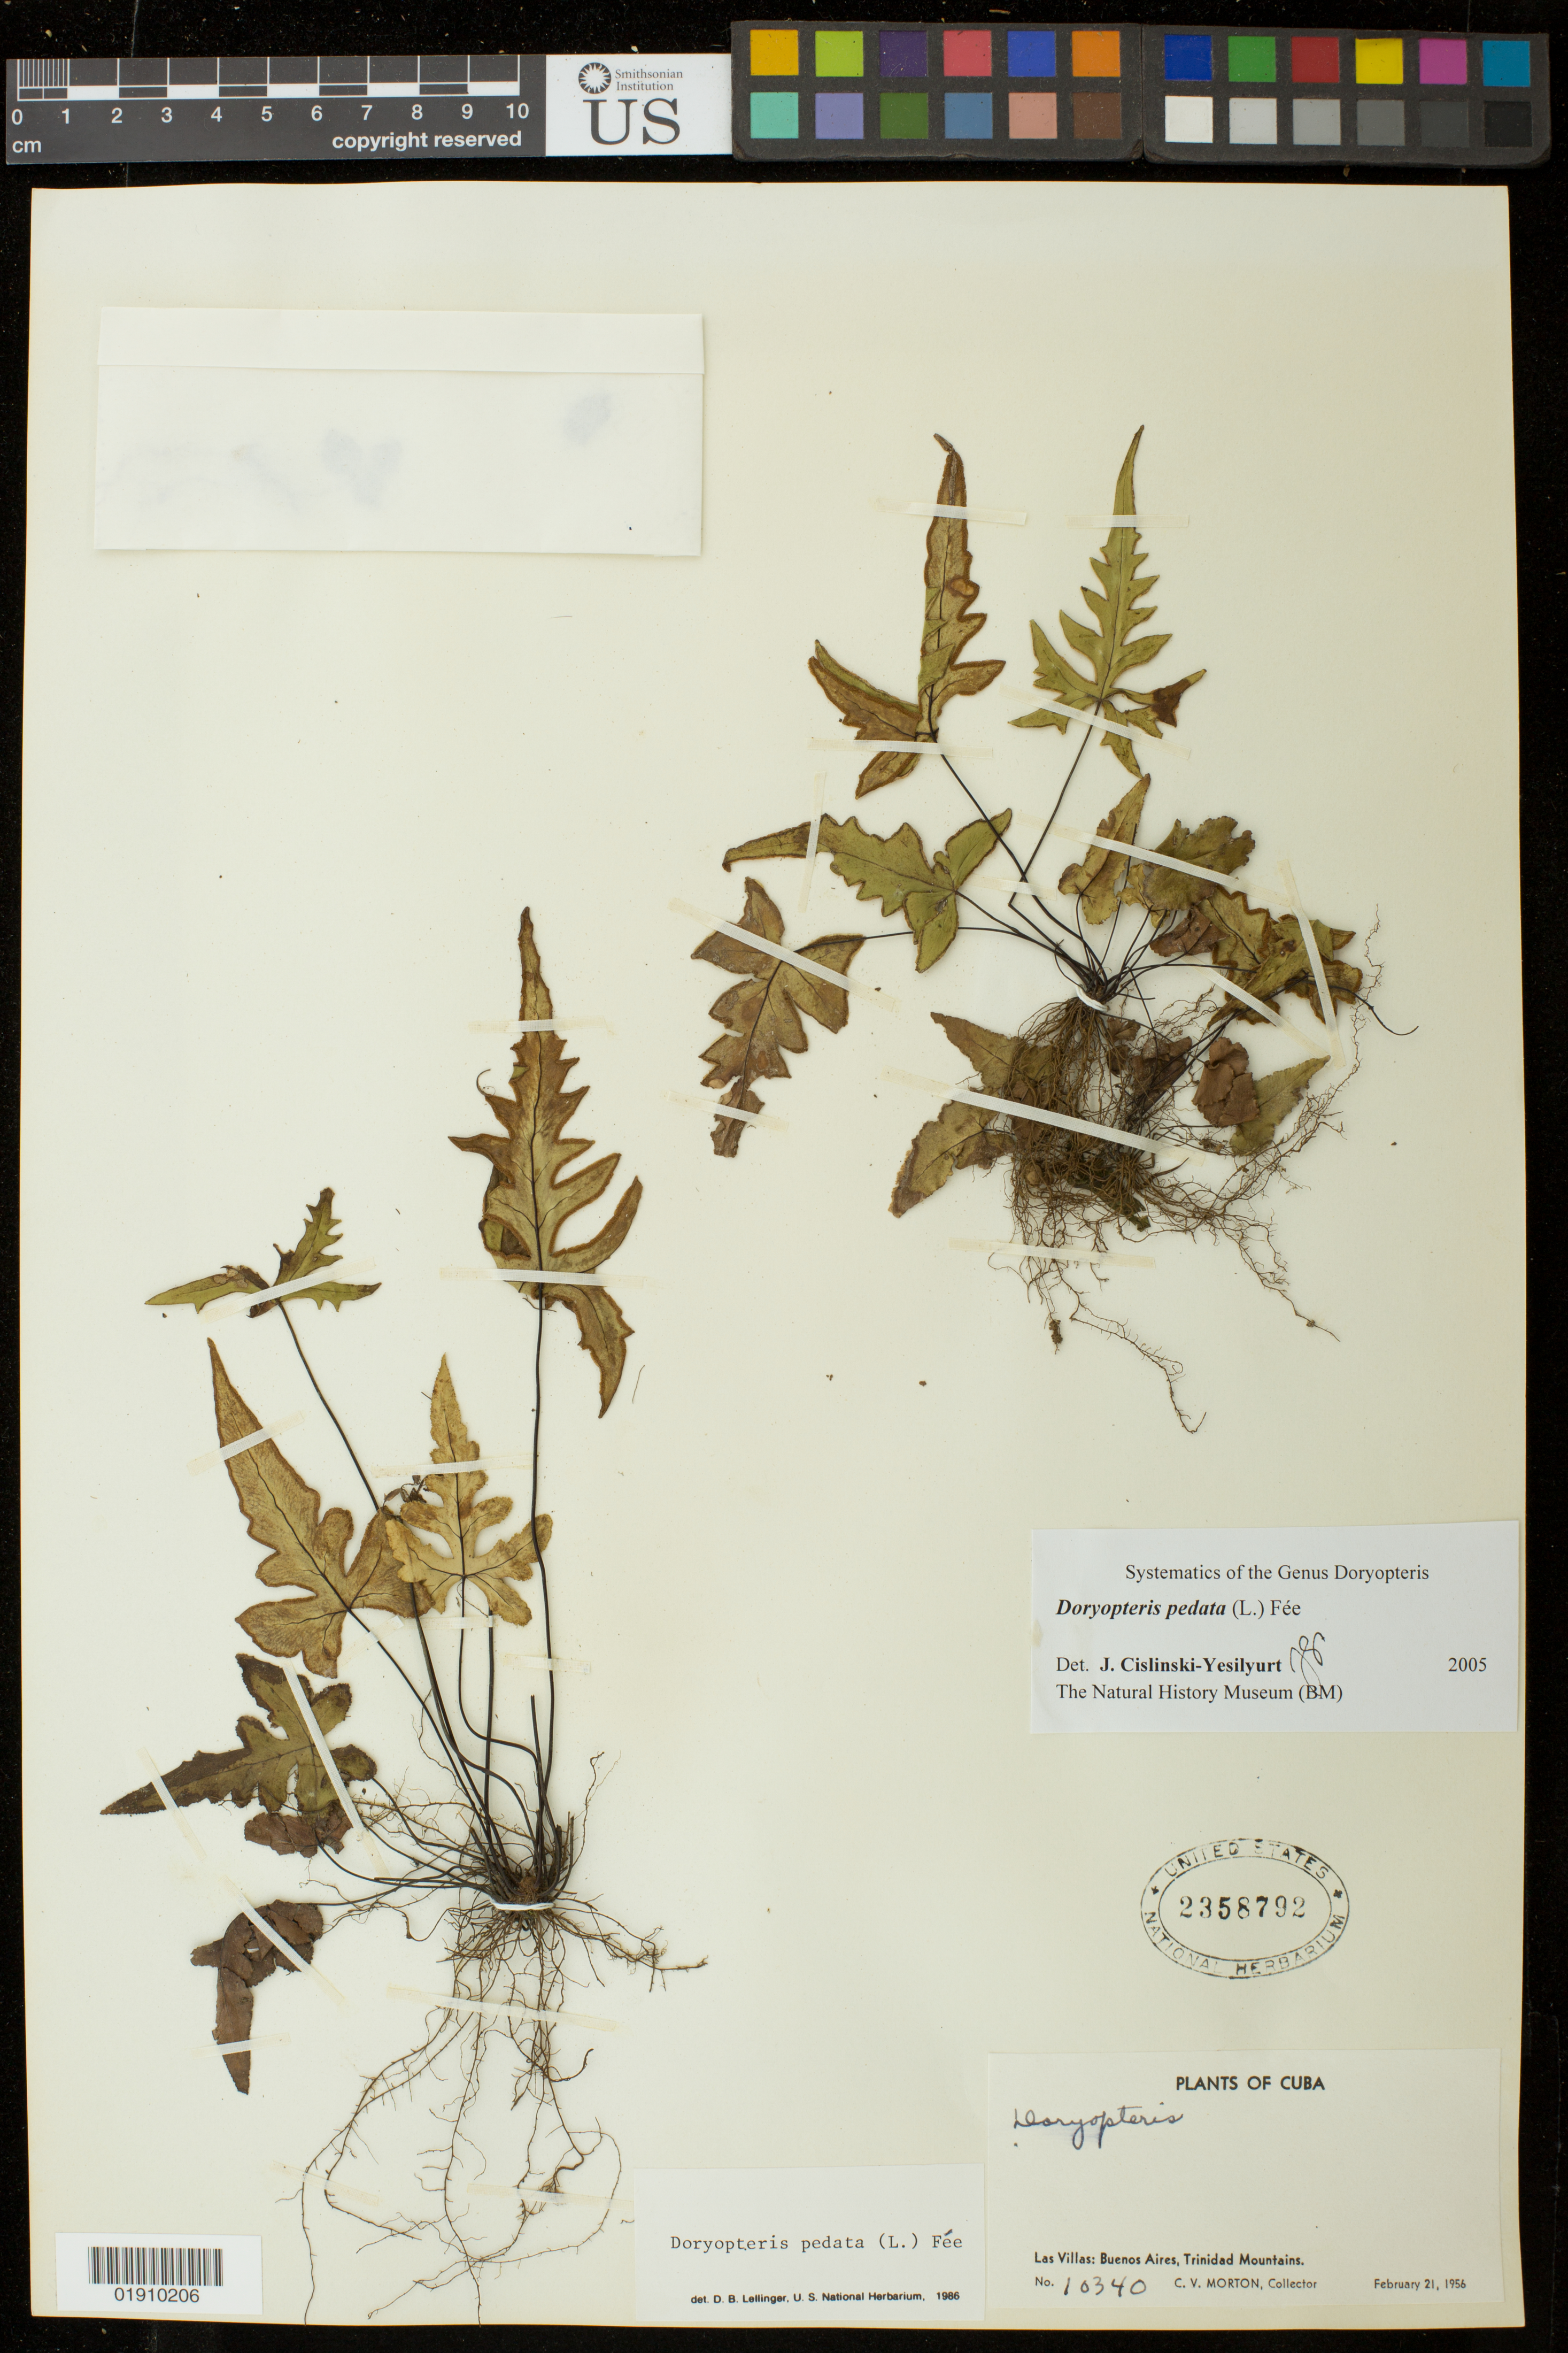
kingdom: Plantae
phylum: Tracheophyta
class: Polypodiopsida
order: Polypodiales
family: Pteridaceae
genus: Doryopteris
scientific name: Doryopteris pedata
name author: (L.) Fée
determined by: Cislinski-Yesilyurt, J.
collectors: C. V. Morton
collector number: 10340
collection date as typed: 21 Feb 1956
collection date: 1956-02-21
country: Cuba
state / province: Las Villas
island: Cuba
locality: Las Villas: Buenos Aires, Trinidad Mountains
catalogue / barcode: US 2358792